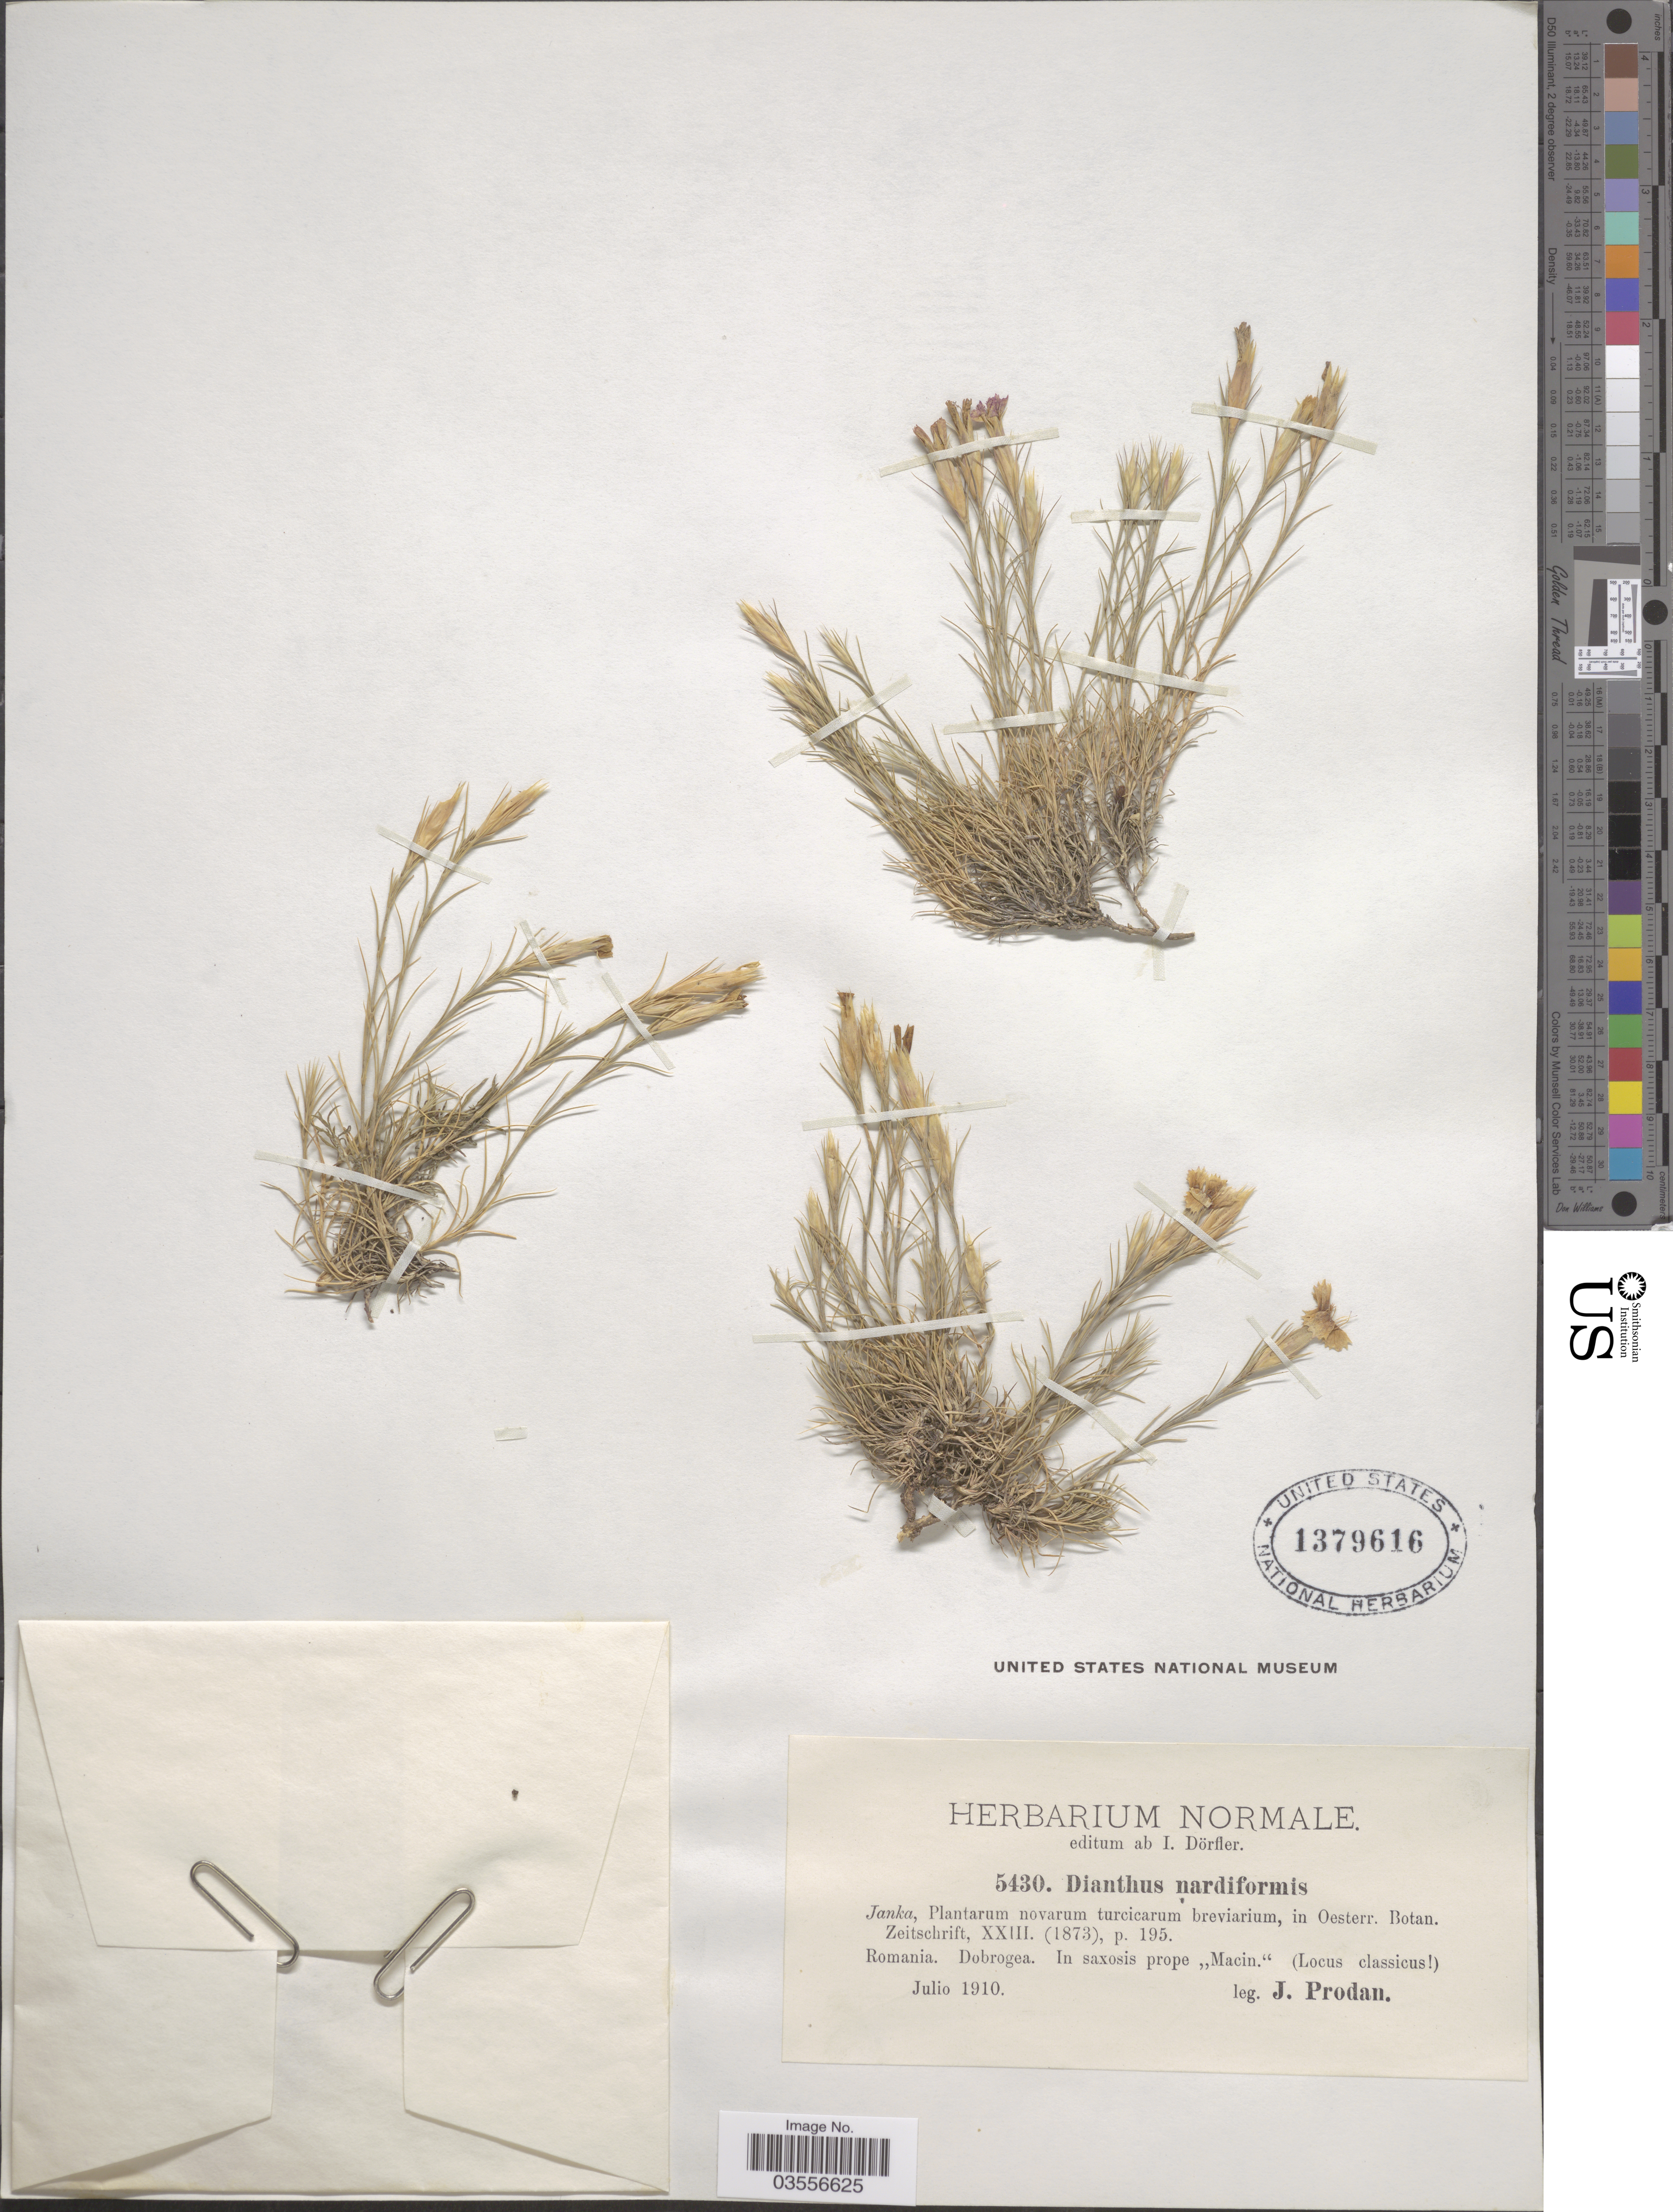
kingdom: Plantae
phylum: Tracheophyta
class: Magnoliopsida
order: Caryophyllales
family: Caryophyllaceae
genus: Dianthus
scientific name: Dianthus nardiformis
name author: Janka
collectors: J. Prodan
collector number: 5430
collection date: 1910-07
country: Romania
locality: Dobrogea. In saxosis prope "Macin." (Loxus classicus [illegible text]).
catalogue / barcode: US 1379616